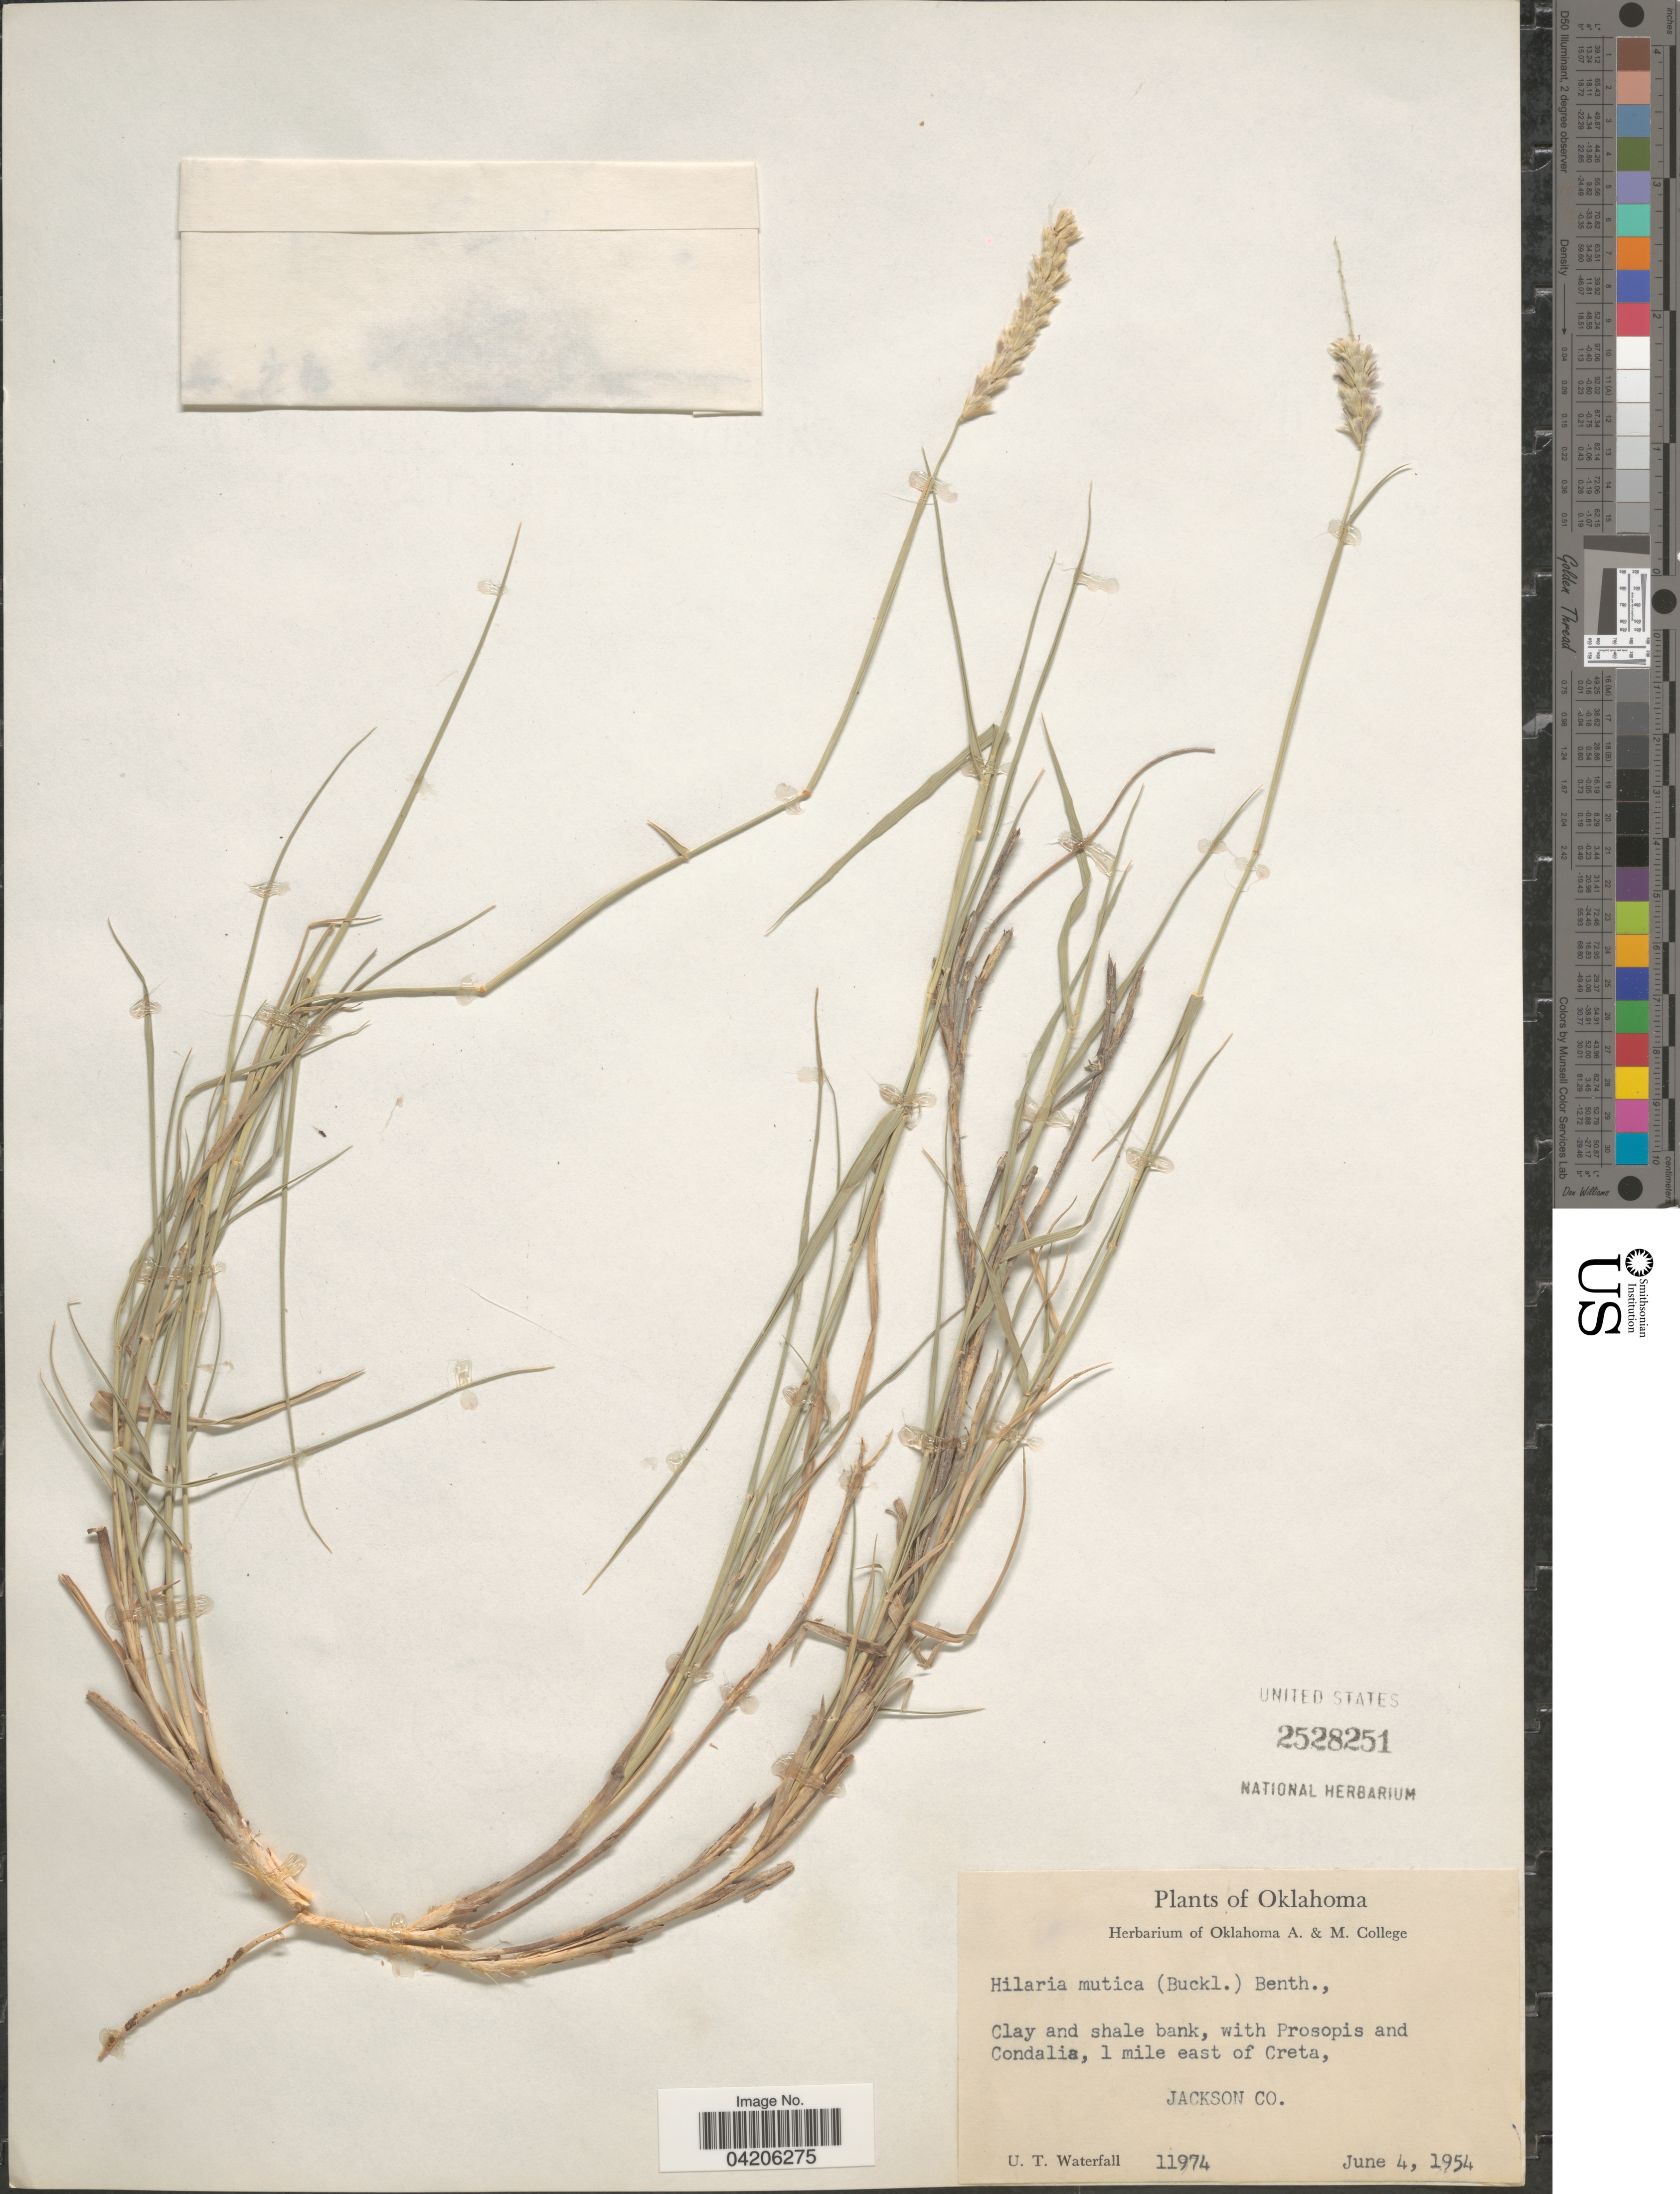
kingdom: Plantae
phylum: Tracheophyta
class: Liliopsida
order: Poales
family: Poaceae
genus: Hilaria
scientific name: Hilaria mutica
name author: (Buckley) Benth.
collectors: U. T. Waterfall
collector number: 11974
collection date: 1954-06-04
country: United States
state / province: Oklahoma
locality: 1 mile east of Creta, Jackson Co.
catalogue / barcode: US 2528251